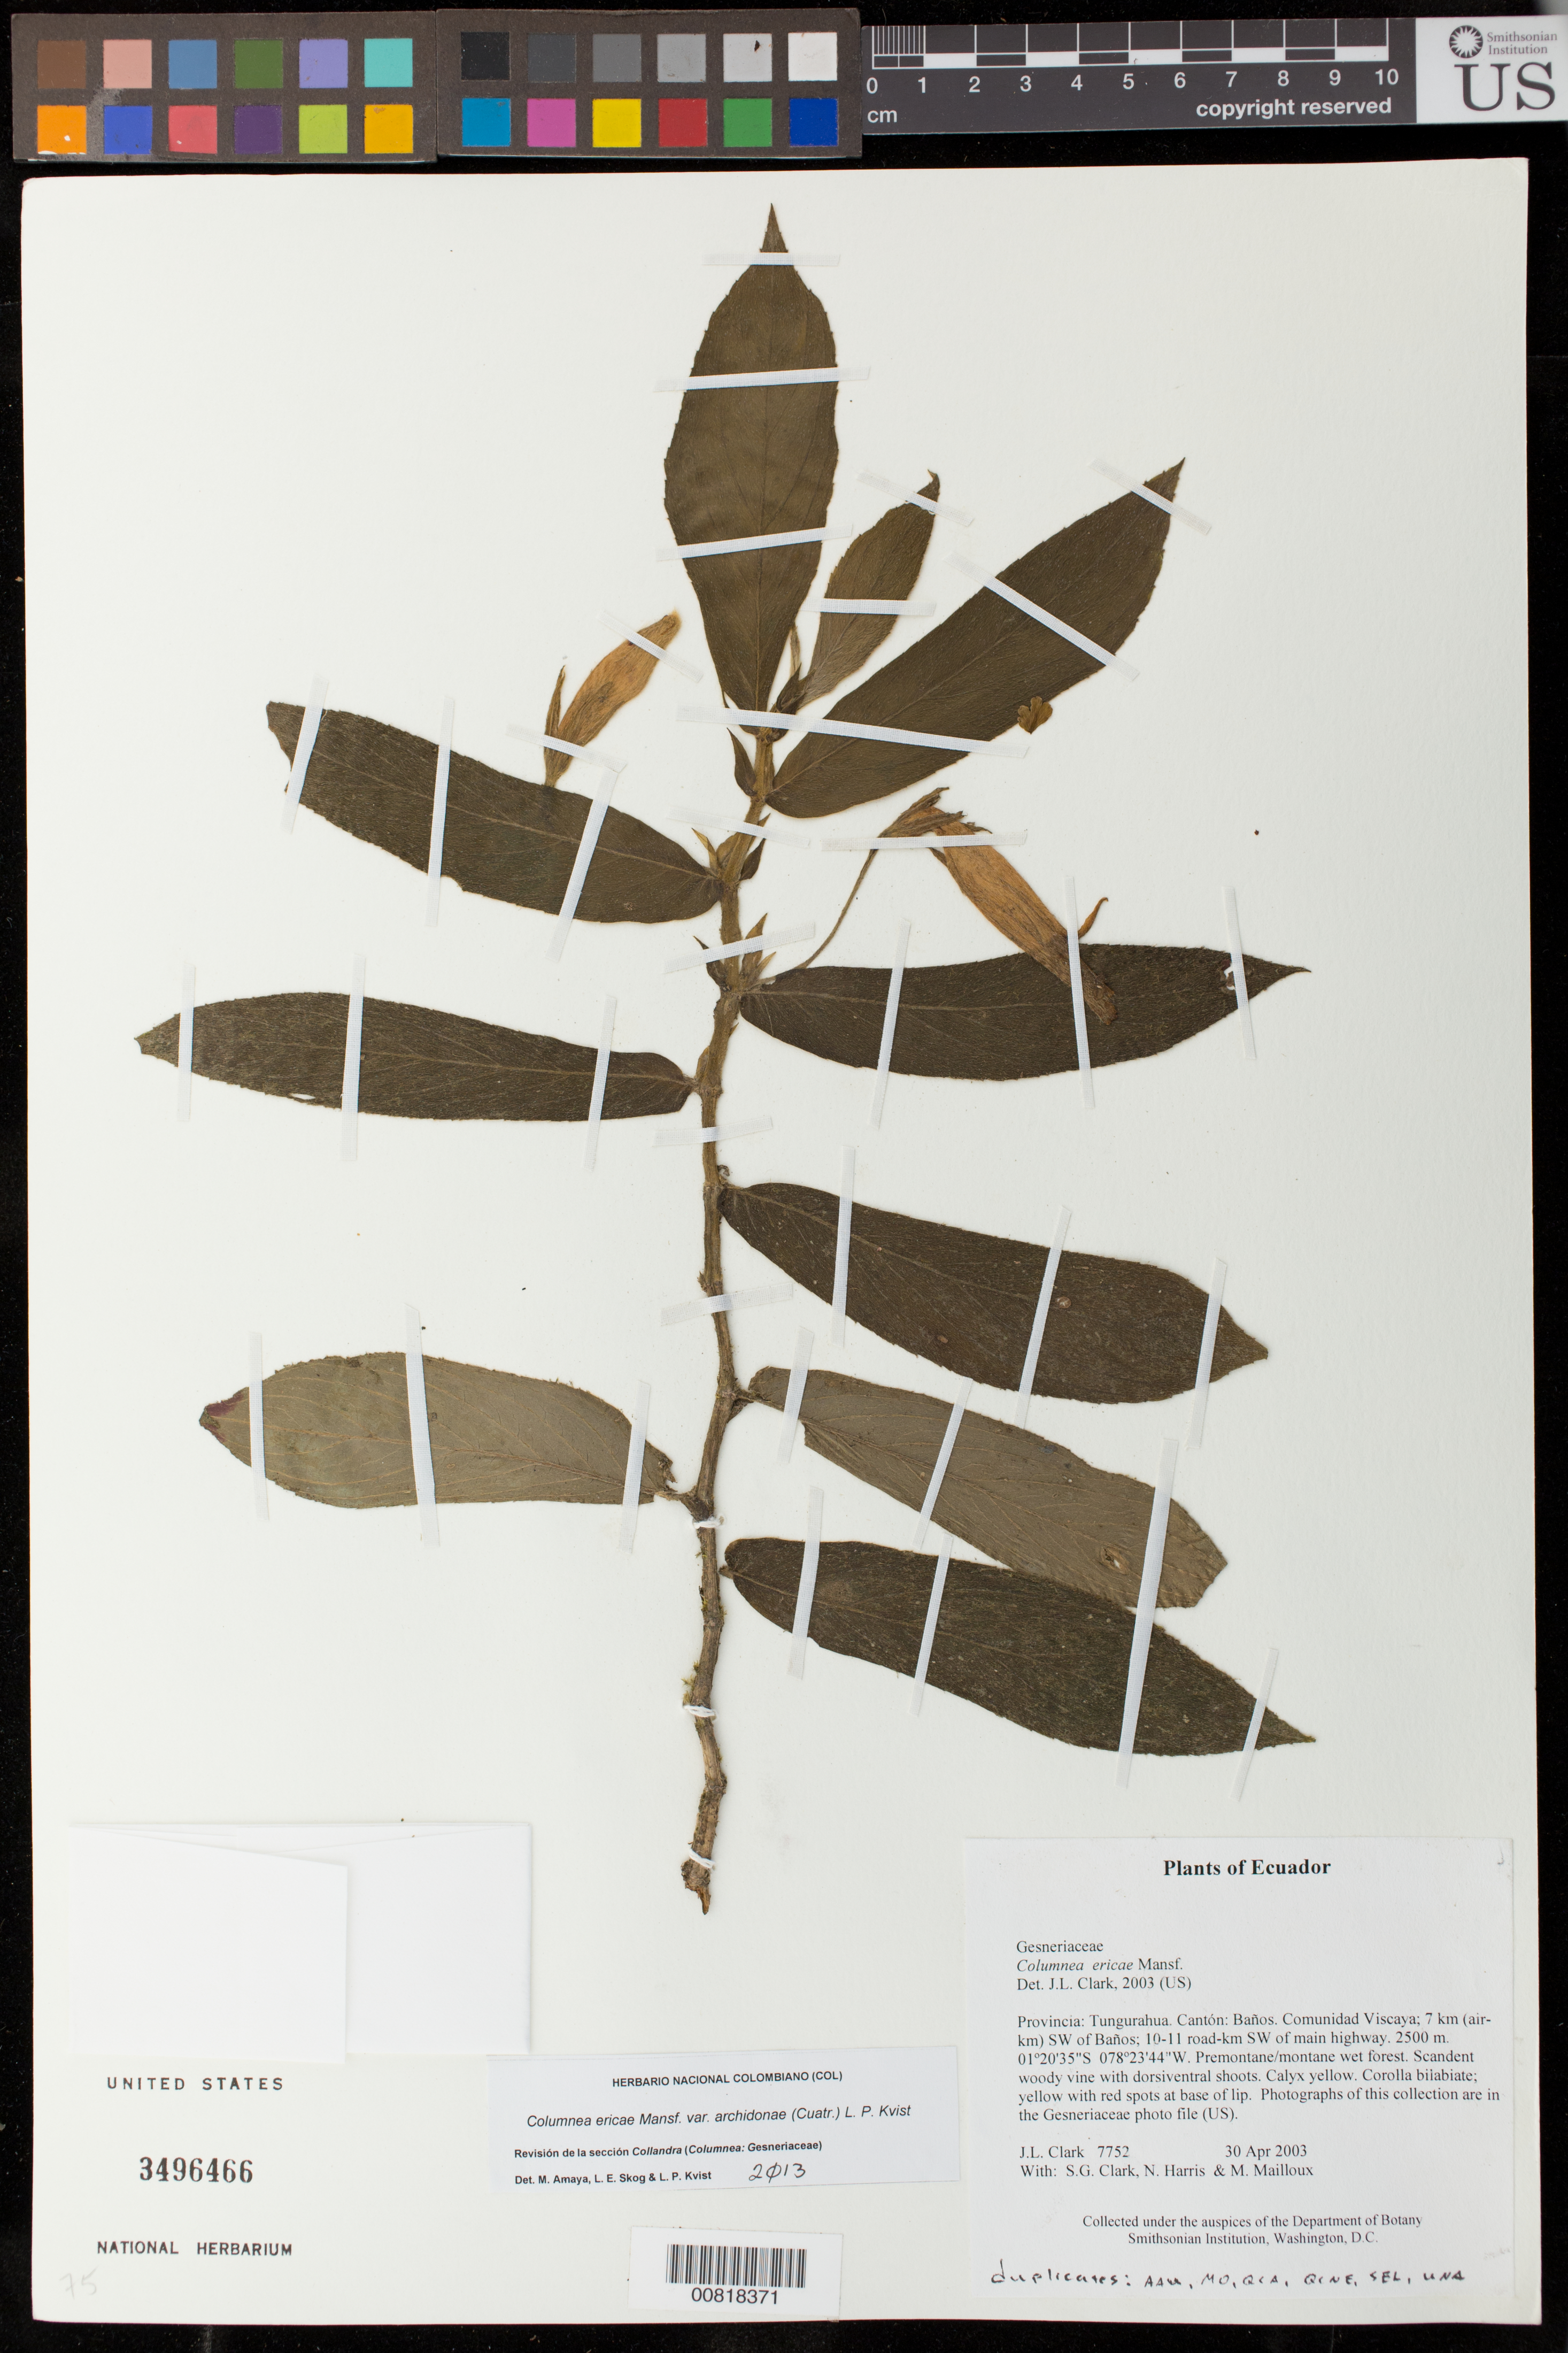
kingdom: Plantae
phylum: Tracheophyta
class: Magnoliopsida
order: Lamiales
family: Gesneriaceae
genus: Columnea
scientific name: Columnea ericae var. archidonae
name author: (Cuatrec.) L.P. Kvist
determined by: Amaya-Márquez, M.; Skog, Laurence E.; Kvist, L. P.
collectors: J. L. Clark, S. G. Clark, N. Harris & M. Mailloux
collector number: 7752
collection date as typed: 30 Apr 2003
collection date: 2003-04-30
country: Ecuador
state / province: Tungurahua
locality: Baños. Comunidad Viscaya; 7 km (air-km) SW of Baños; 10-11 road-km SW of main highway.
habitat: Premontane/montane wet forest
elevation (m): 2500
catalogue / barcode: US 3496466